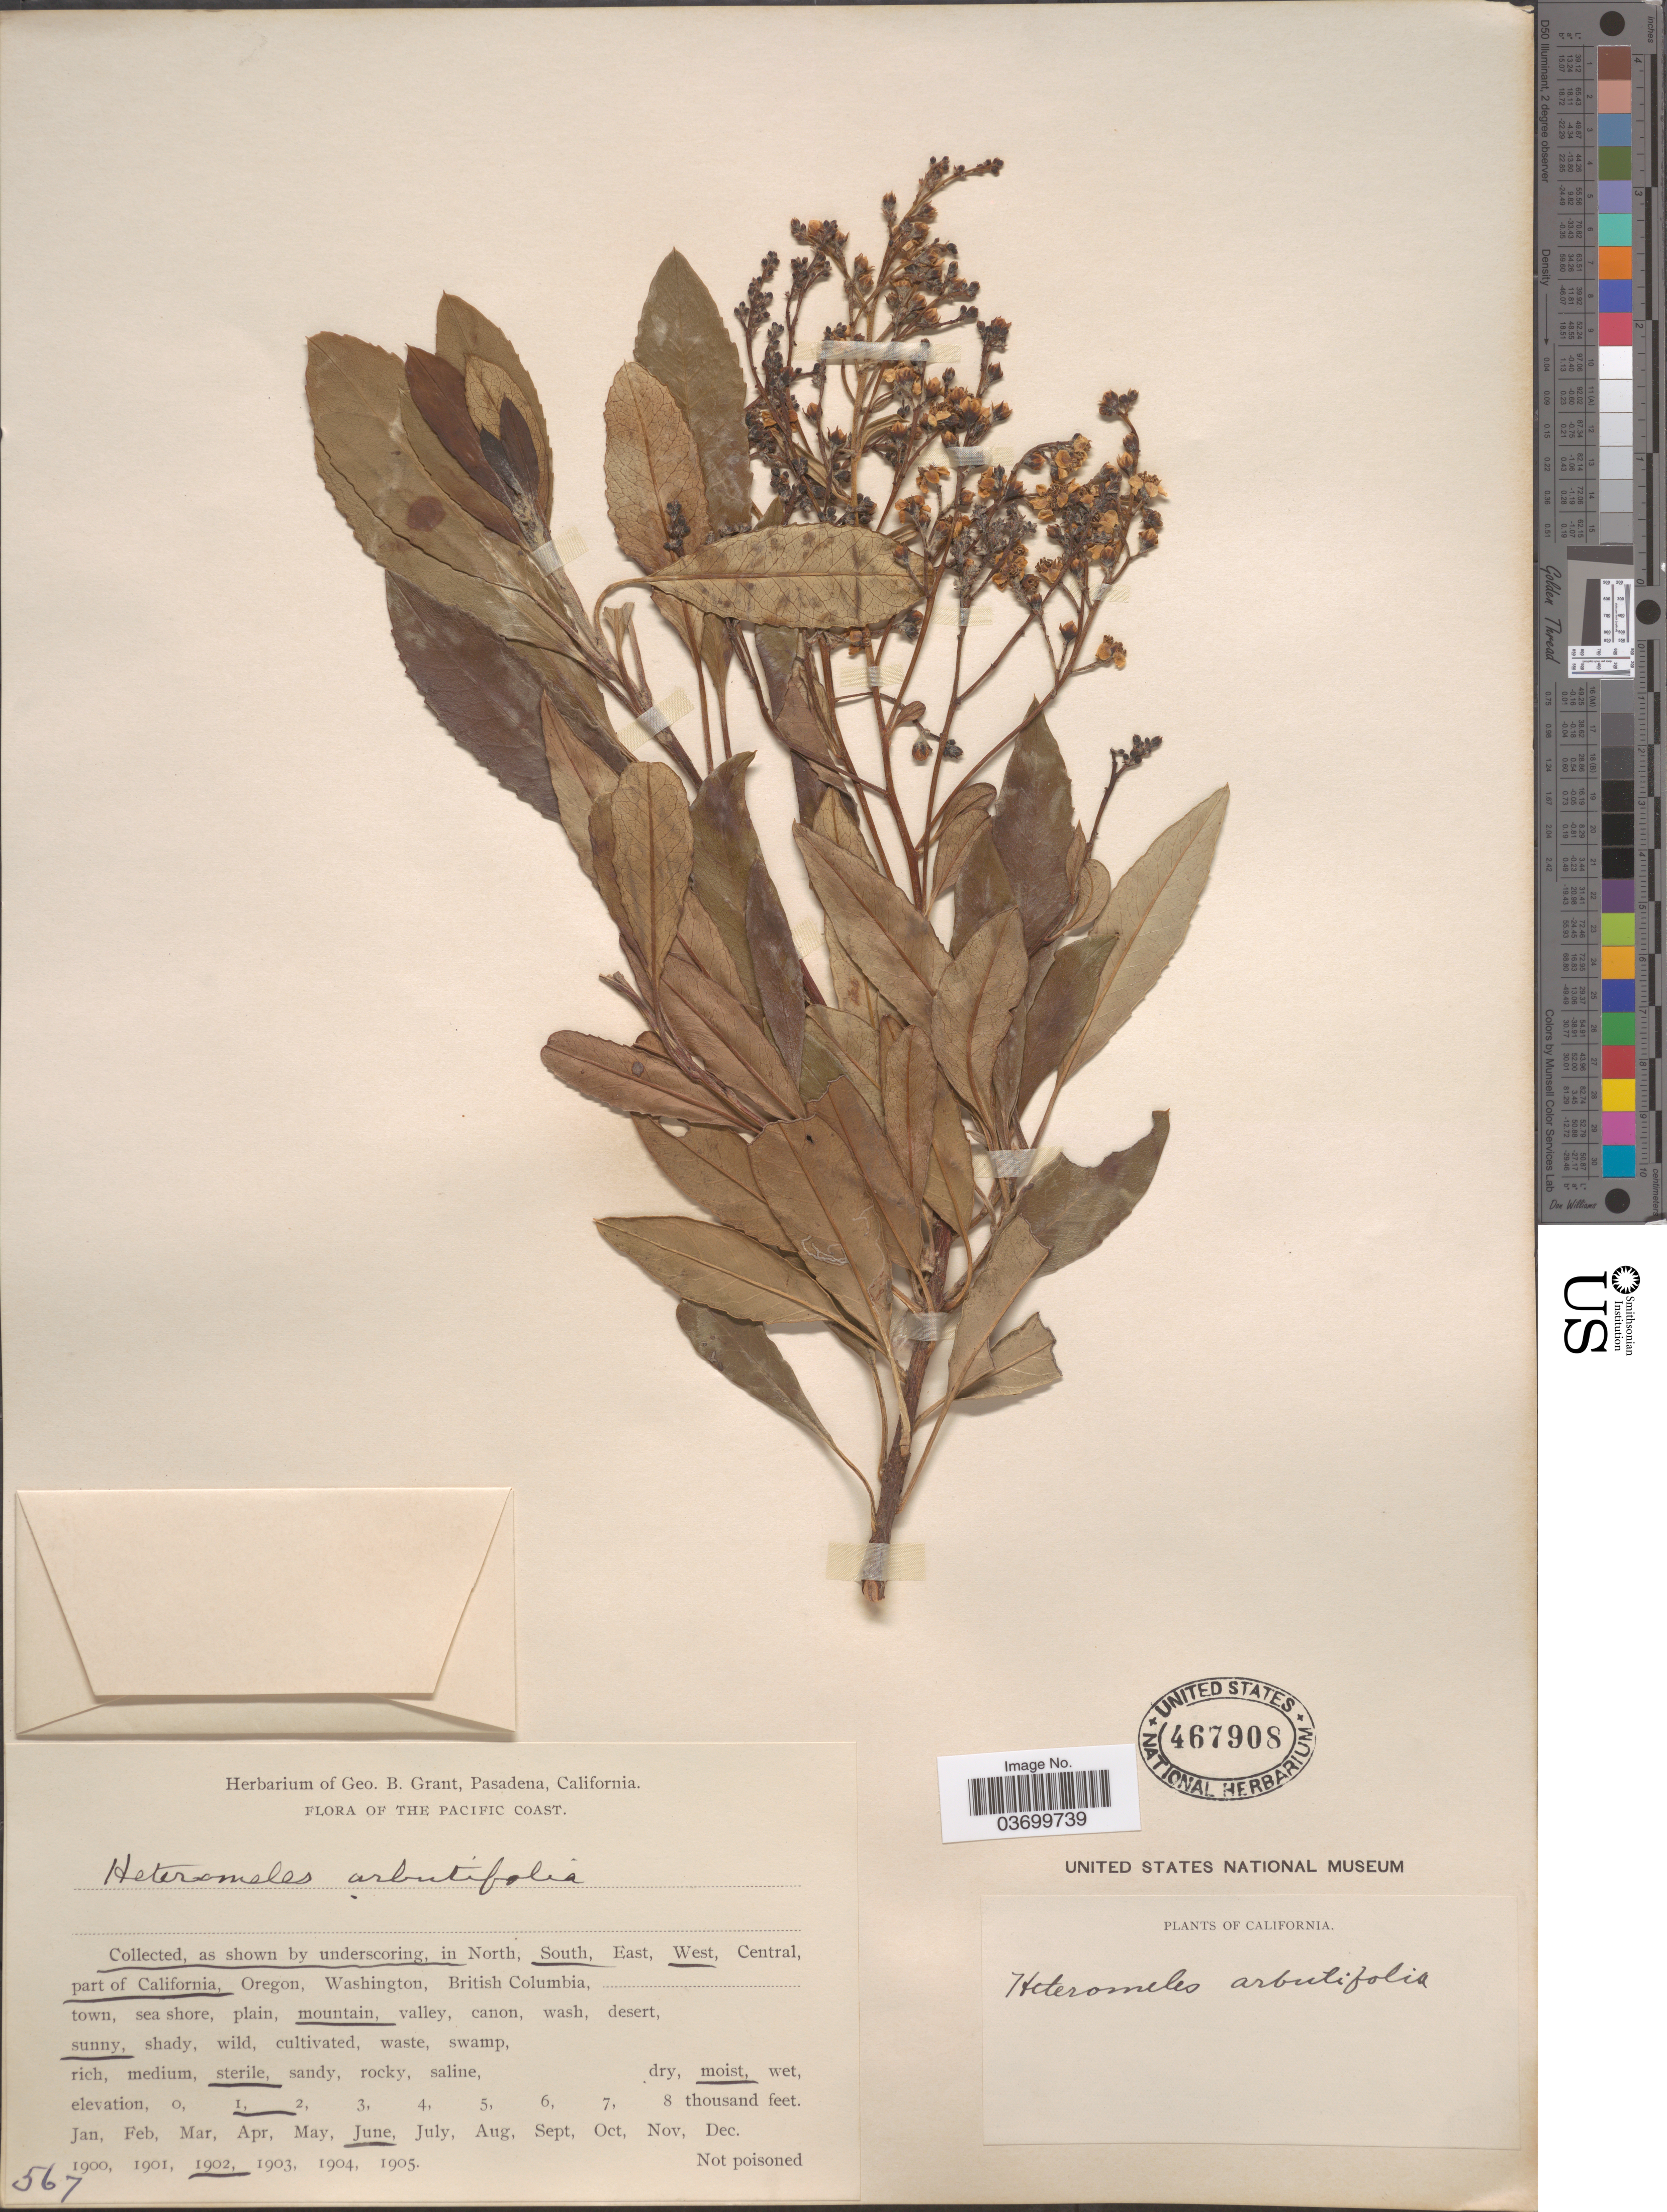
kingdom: Plantae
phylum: Tracheophyta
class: Magnoliopsida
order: Rosales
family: Rosaceae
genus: Heteromeles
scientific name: Heteromeles arbutifolia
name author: (Lindl.) Roemer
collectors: ex herb. Geo. B. Grant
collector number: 567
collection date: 1902-06-01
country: United States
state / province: California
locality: The Pacific Coast. In South, West, part of California, mountain.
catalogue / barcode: US 467908